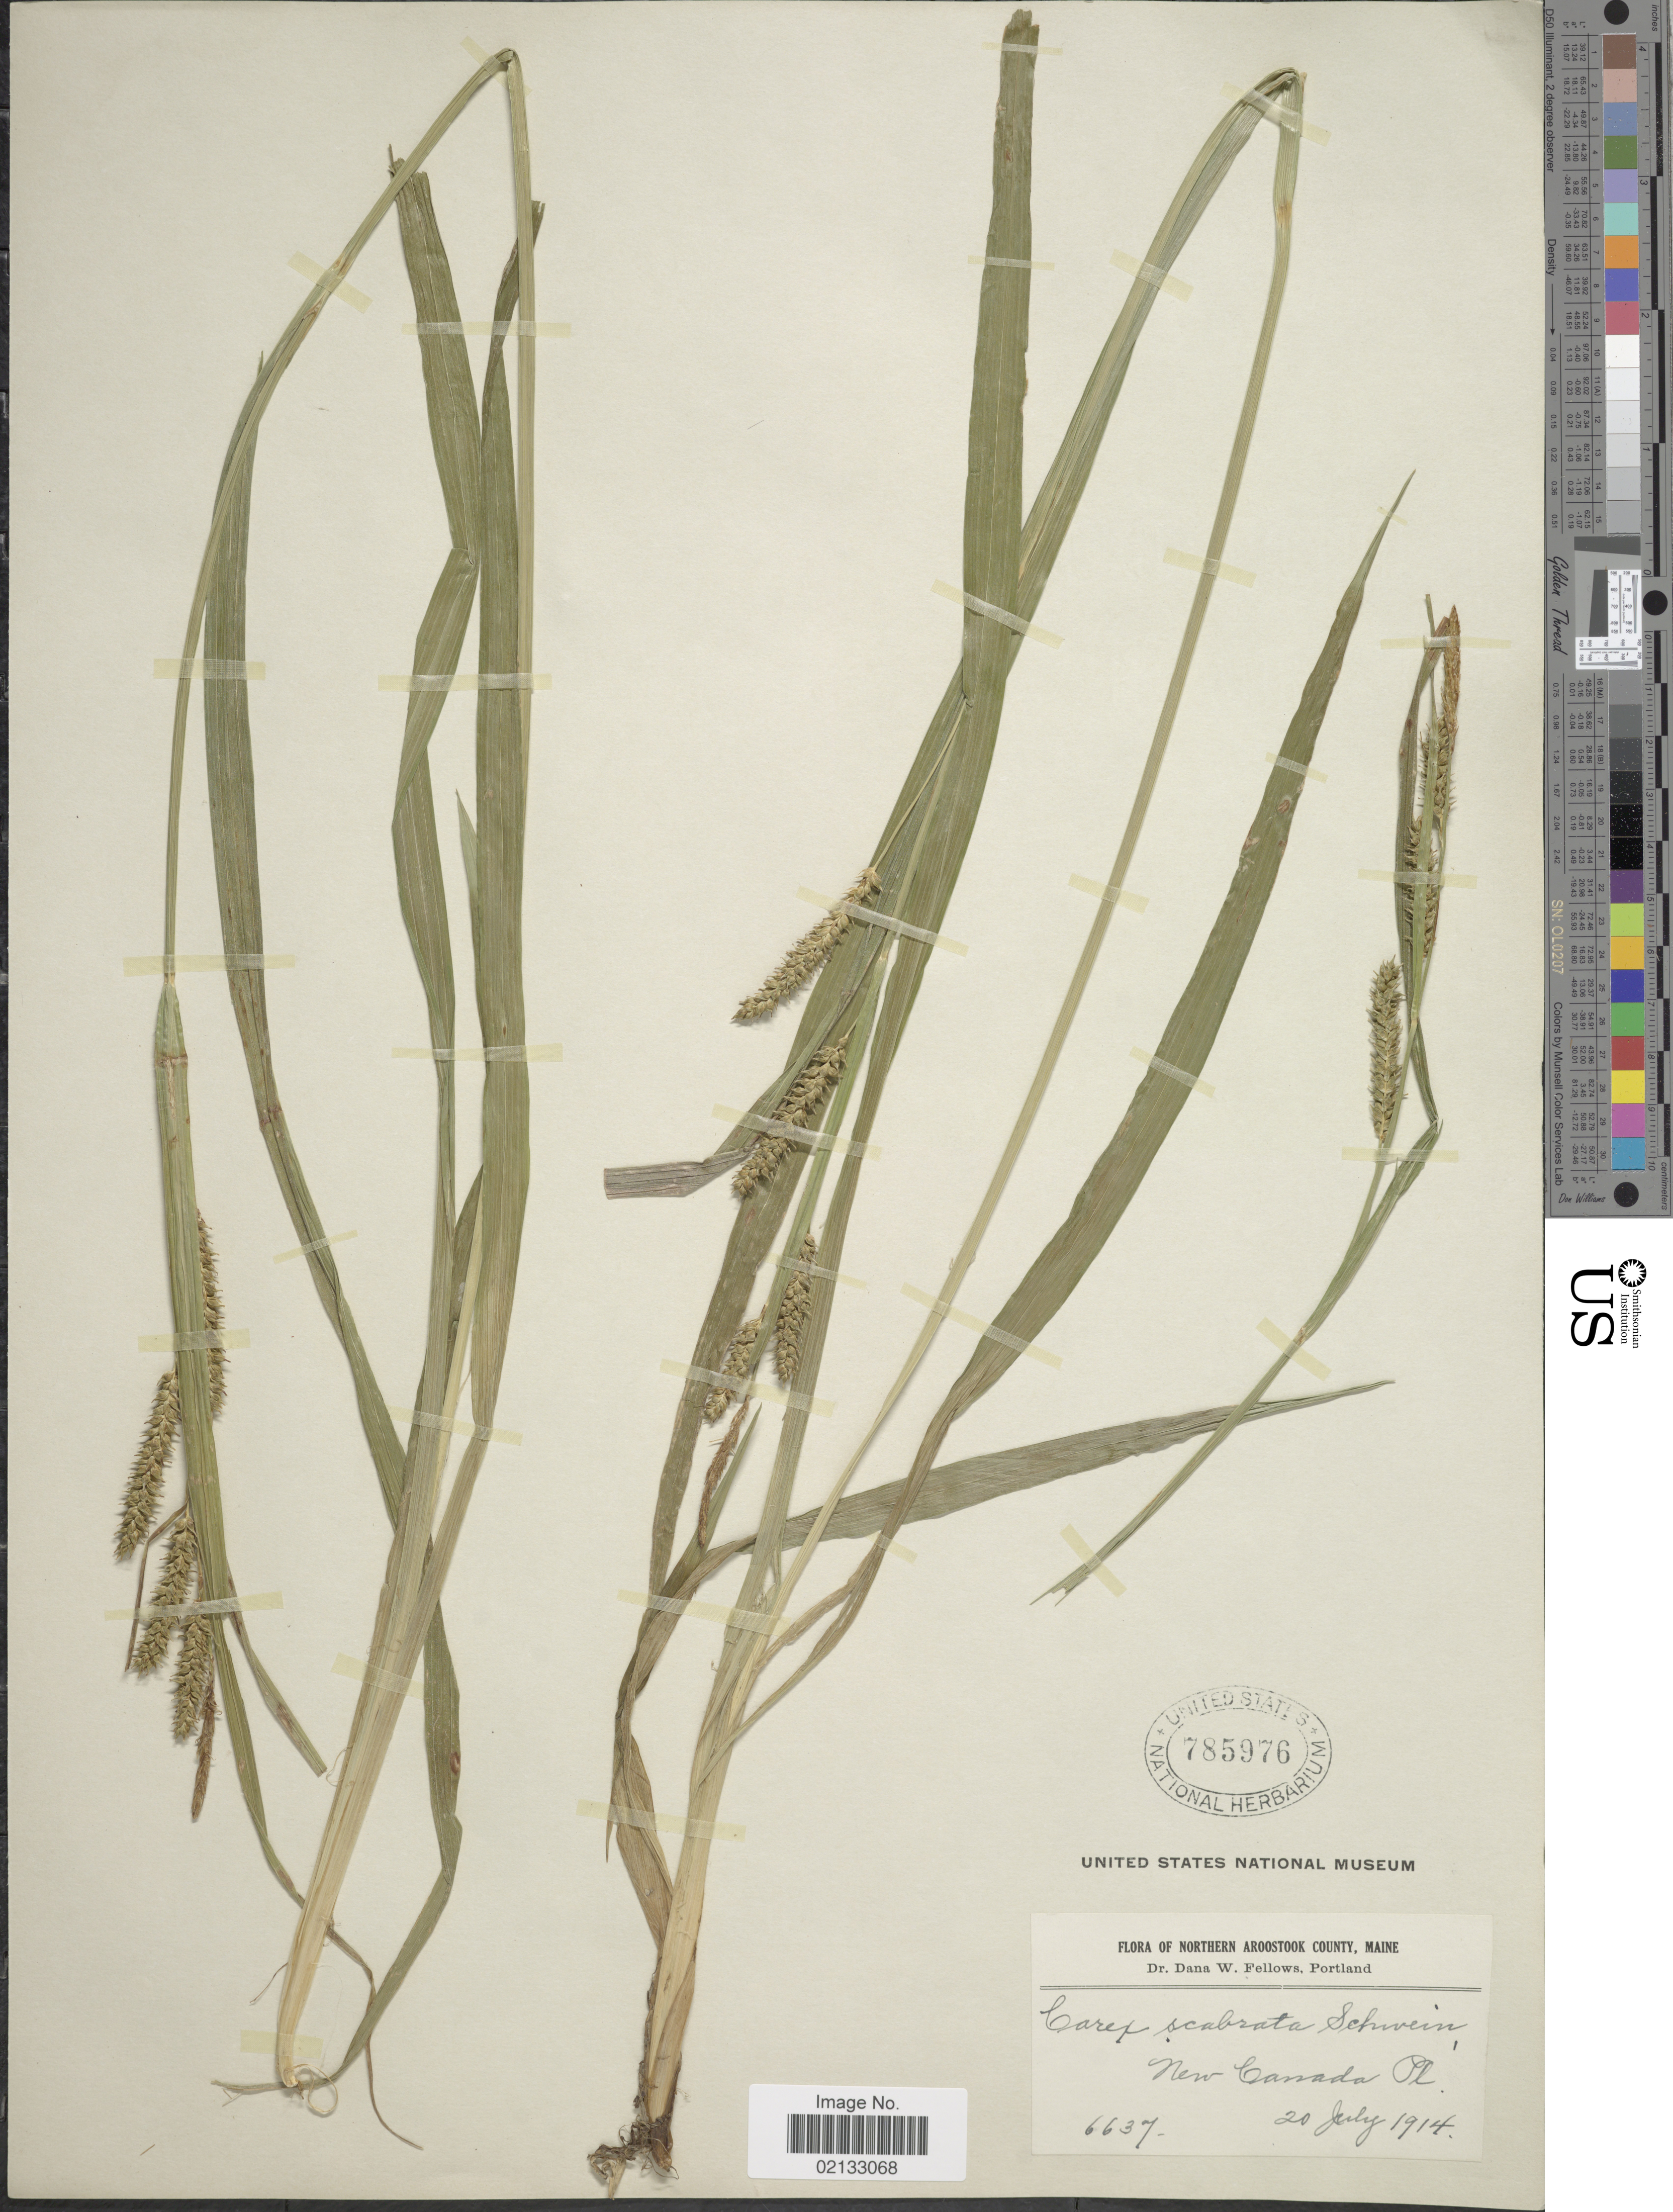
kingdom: Plantae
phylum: Tracheophyta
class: Liliopsida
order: Poales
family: Cyperaceae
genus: Carex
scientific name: Carex scabrata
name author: Schwein.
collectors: D. W. Fellows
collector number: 6637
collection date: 1914-07-20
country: United States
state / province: Maine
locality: Northern Aroostook County. New Canada Pl.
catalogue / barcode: US 785976